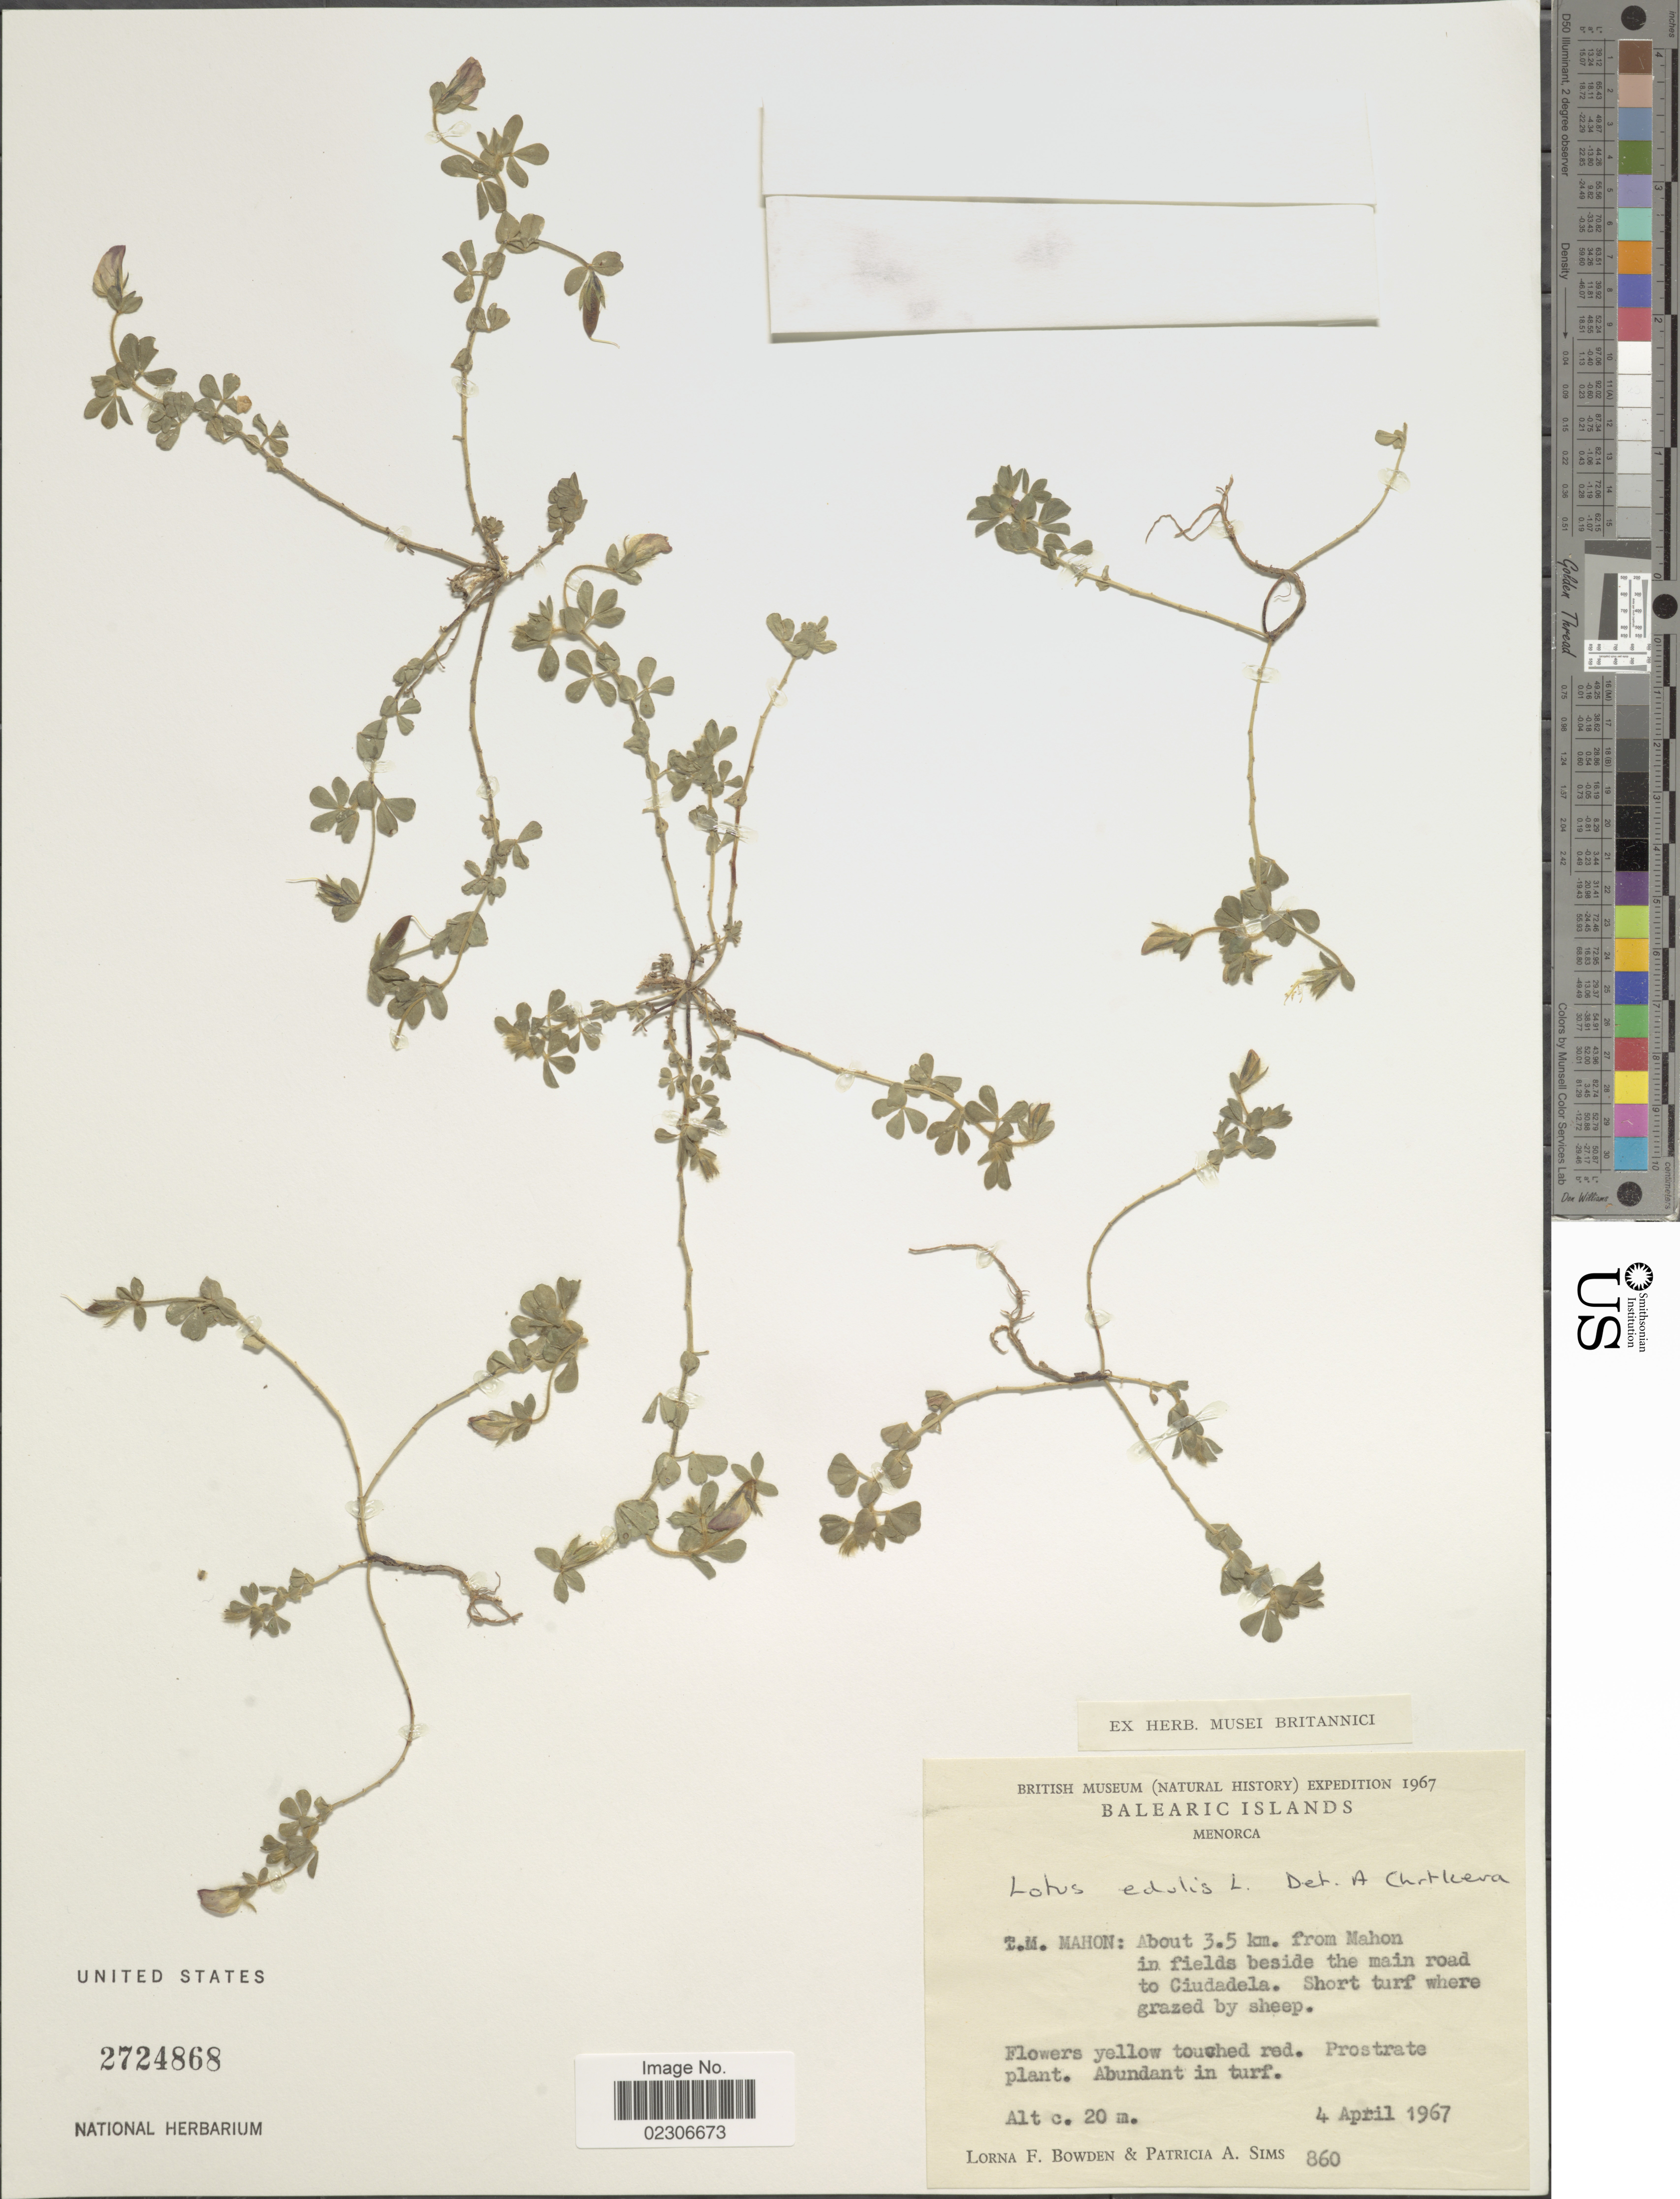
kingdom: Plantae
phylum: Tracheophyta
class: Magnoliopsida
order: Fabales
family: Fabaceae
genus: Lotus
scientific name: Lotus edulis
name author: L.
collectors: L. F. Bowden & P. A. Sims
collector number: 860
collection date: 1967-04-04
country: Spain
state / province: Islas Baleares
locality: Menorca, T. M. Mahon: About 3.5 km. from Mahon in fields beside the main road to Ciudadela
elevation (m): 20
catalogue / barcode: US 2724868